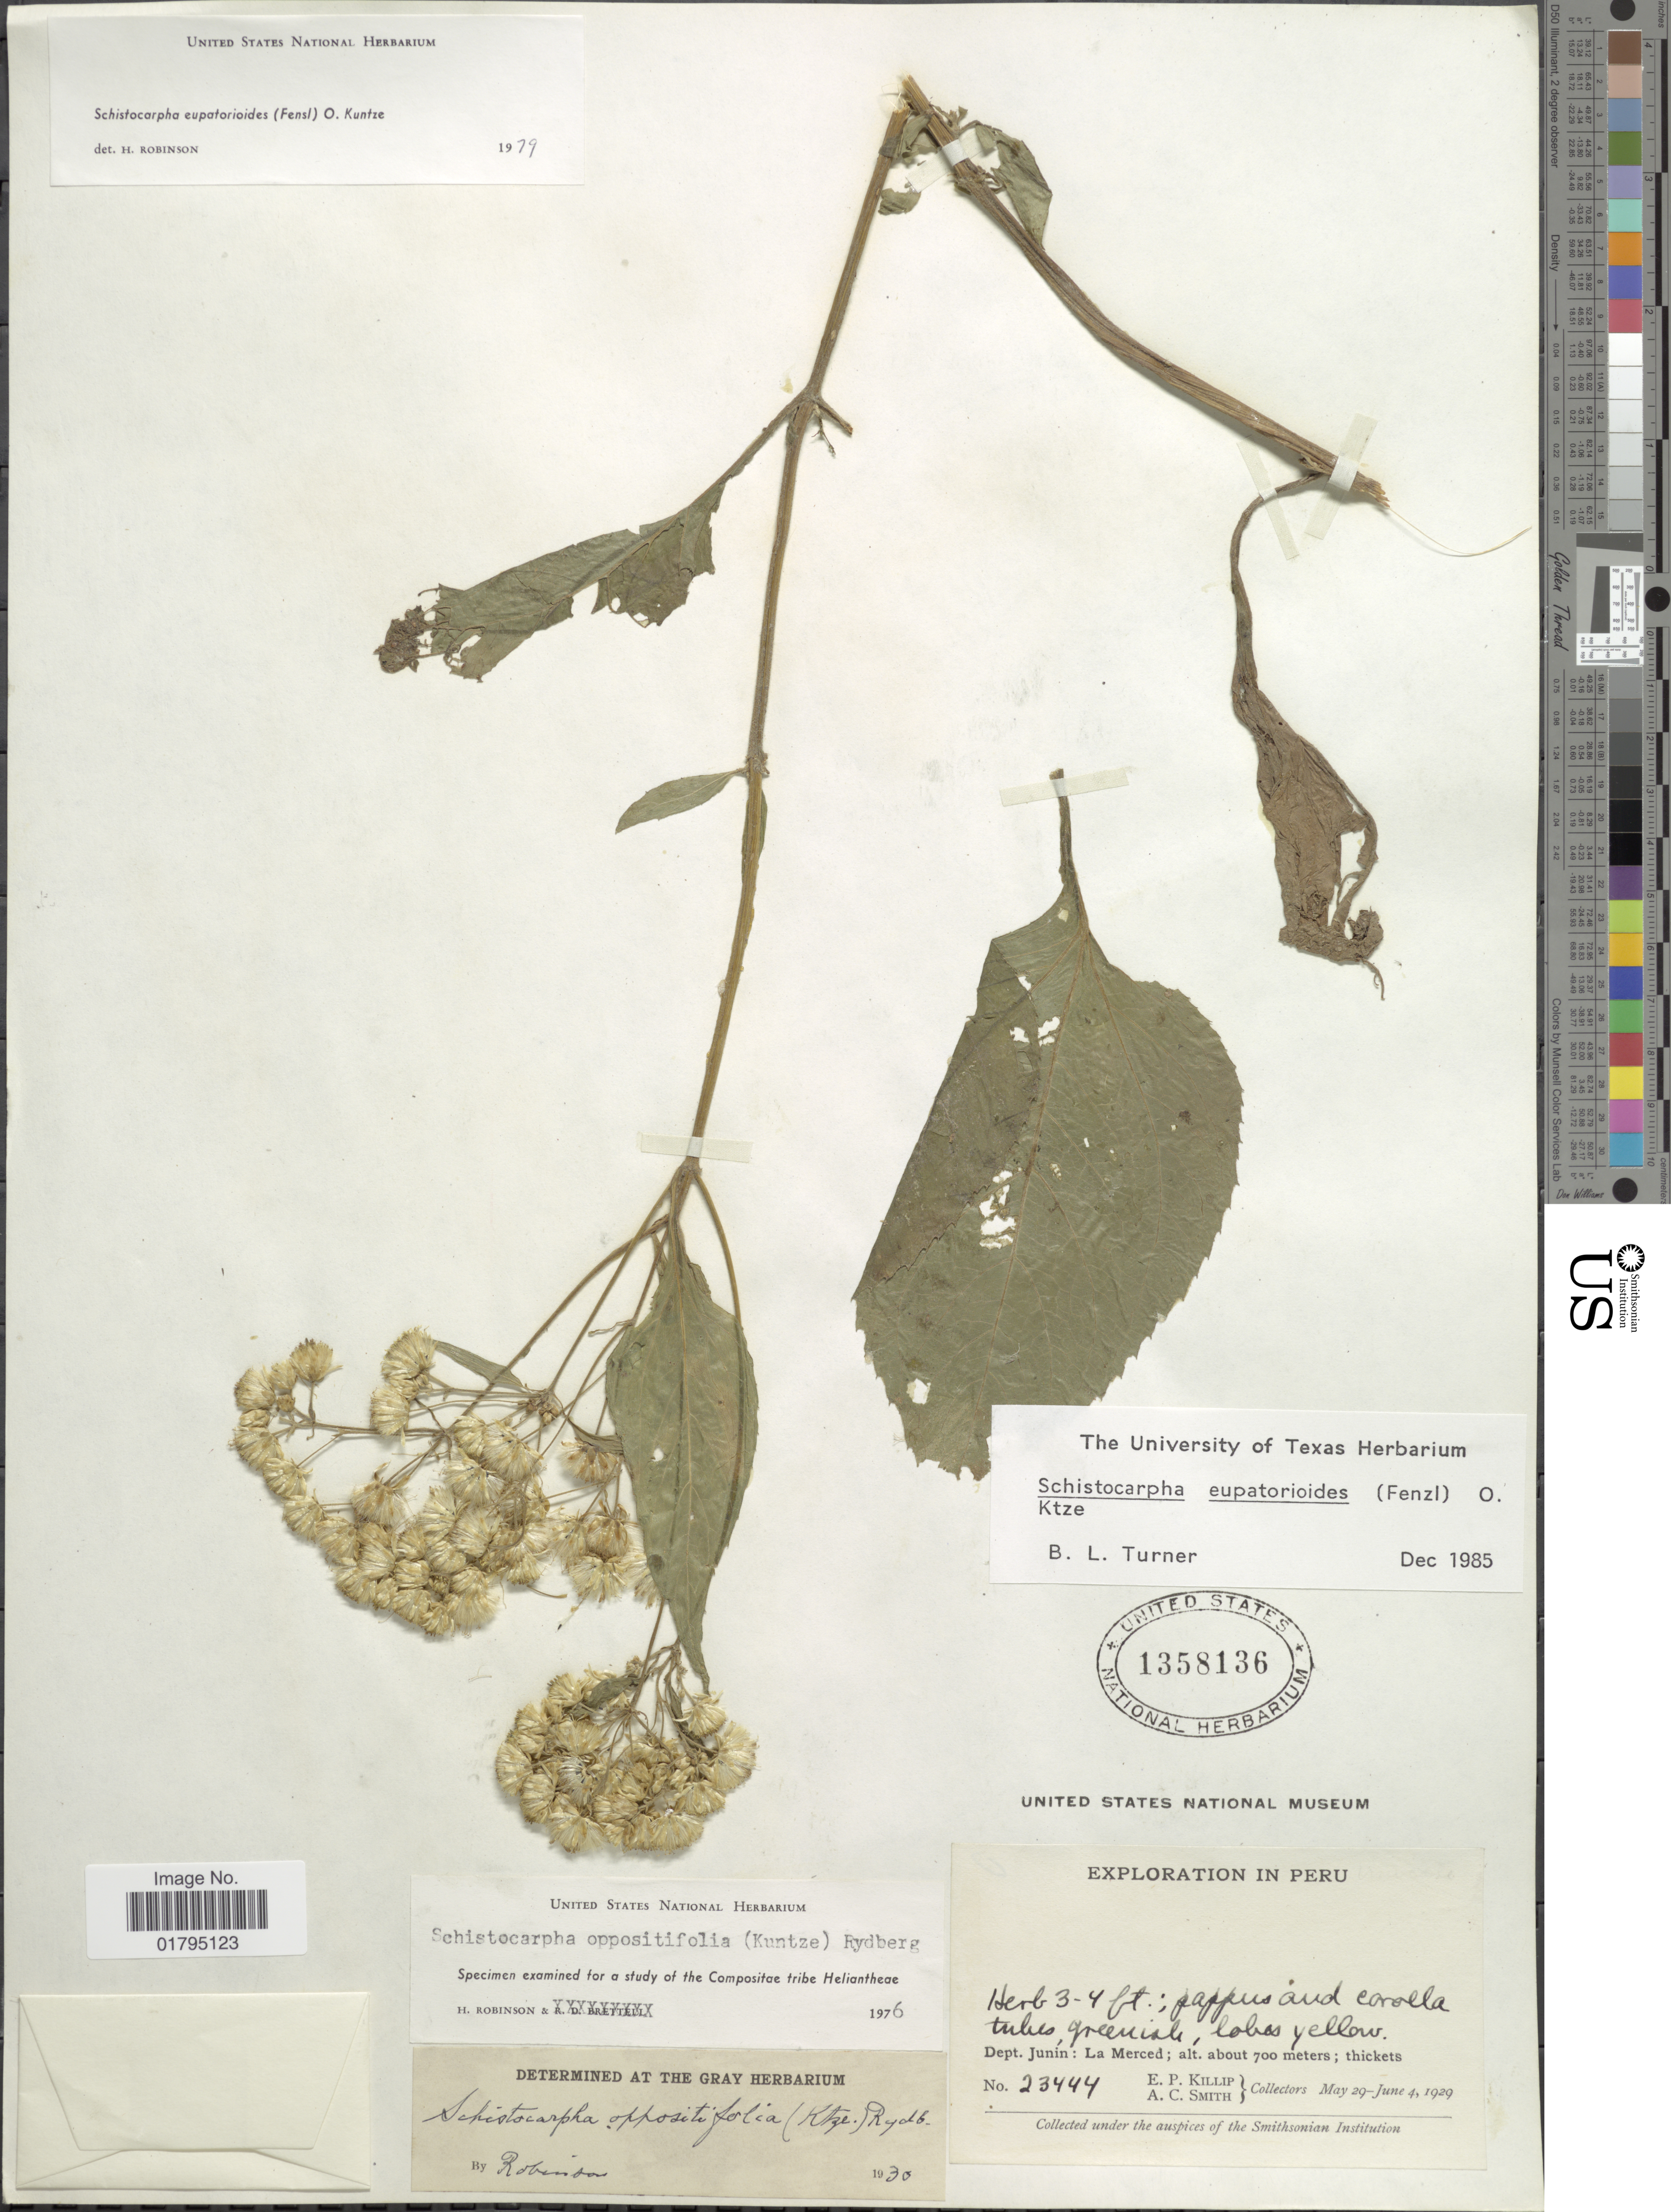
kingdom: Plantae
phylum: Tracheophyta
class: Magnoliopsida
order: Asterales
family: Asteraceae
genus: Schistocarpha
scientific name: Schistocarpha eupatorioides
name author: (Fenzl) Kuntze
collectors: E. P. Killip & A. C. Smith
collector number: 23444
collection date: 1929-05-29/1929-06-04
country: Peru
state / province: Junín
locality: Dept. Junin: La Merced.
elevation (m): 700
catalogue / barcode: US 1358136